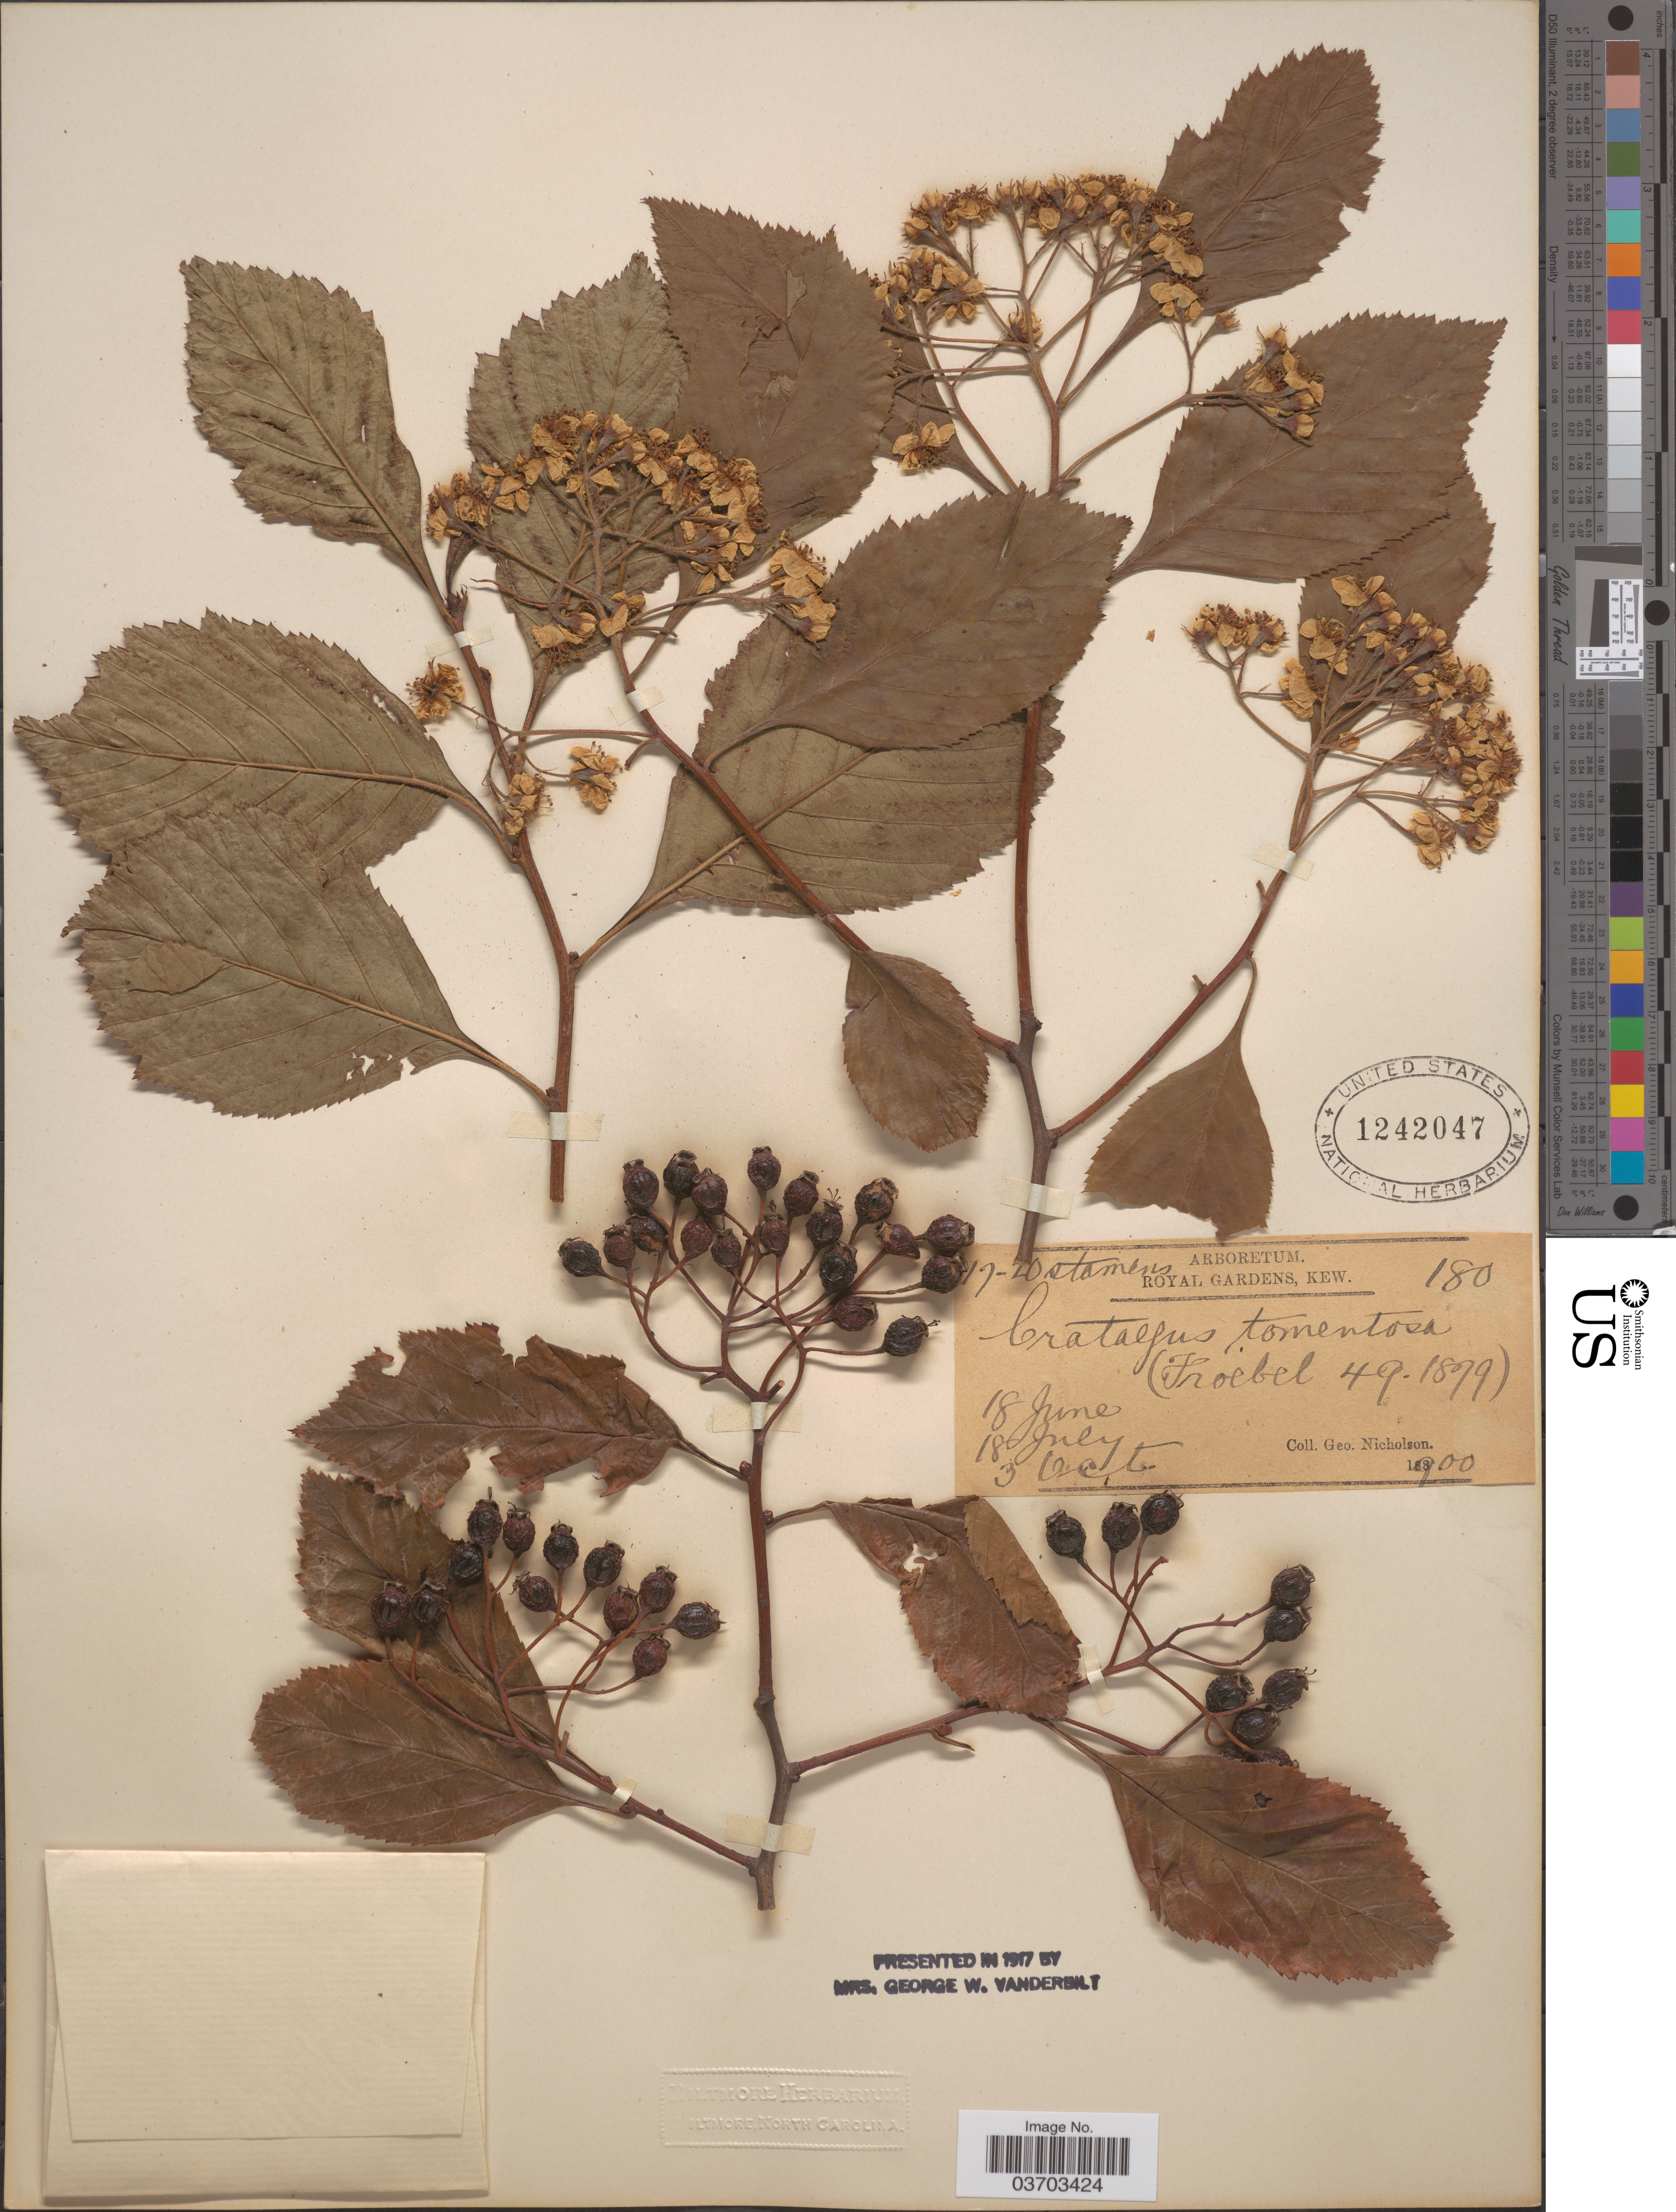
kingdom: Plantae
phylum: Tracheophyta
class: Magnoliopsida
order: Rosales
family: Rosaceae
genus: Crataegus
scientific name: Crataegus calpodendron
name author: (Ehrh.) Medik.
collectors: G. Nicholson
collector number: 180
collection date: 1900-06-18/1900-10-03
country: United Kingdom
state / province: England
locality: Arboretum Royal Gardens, Kew.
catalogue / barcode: US 1242047